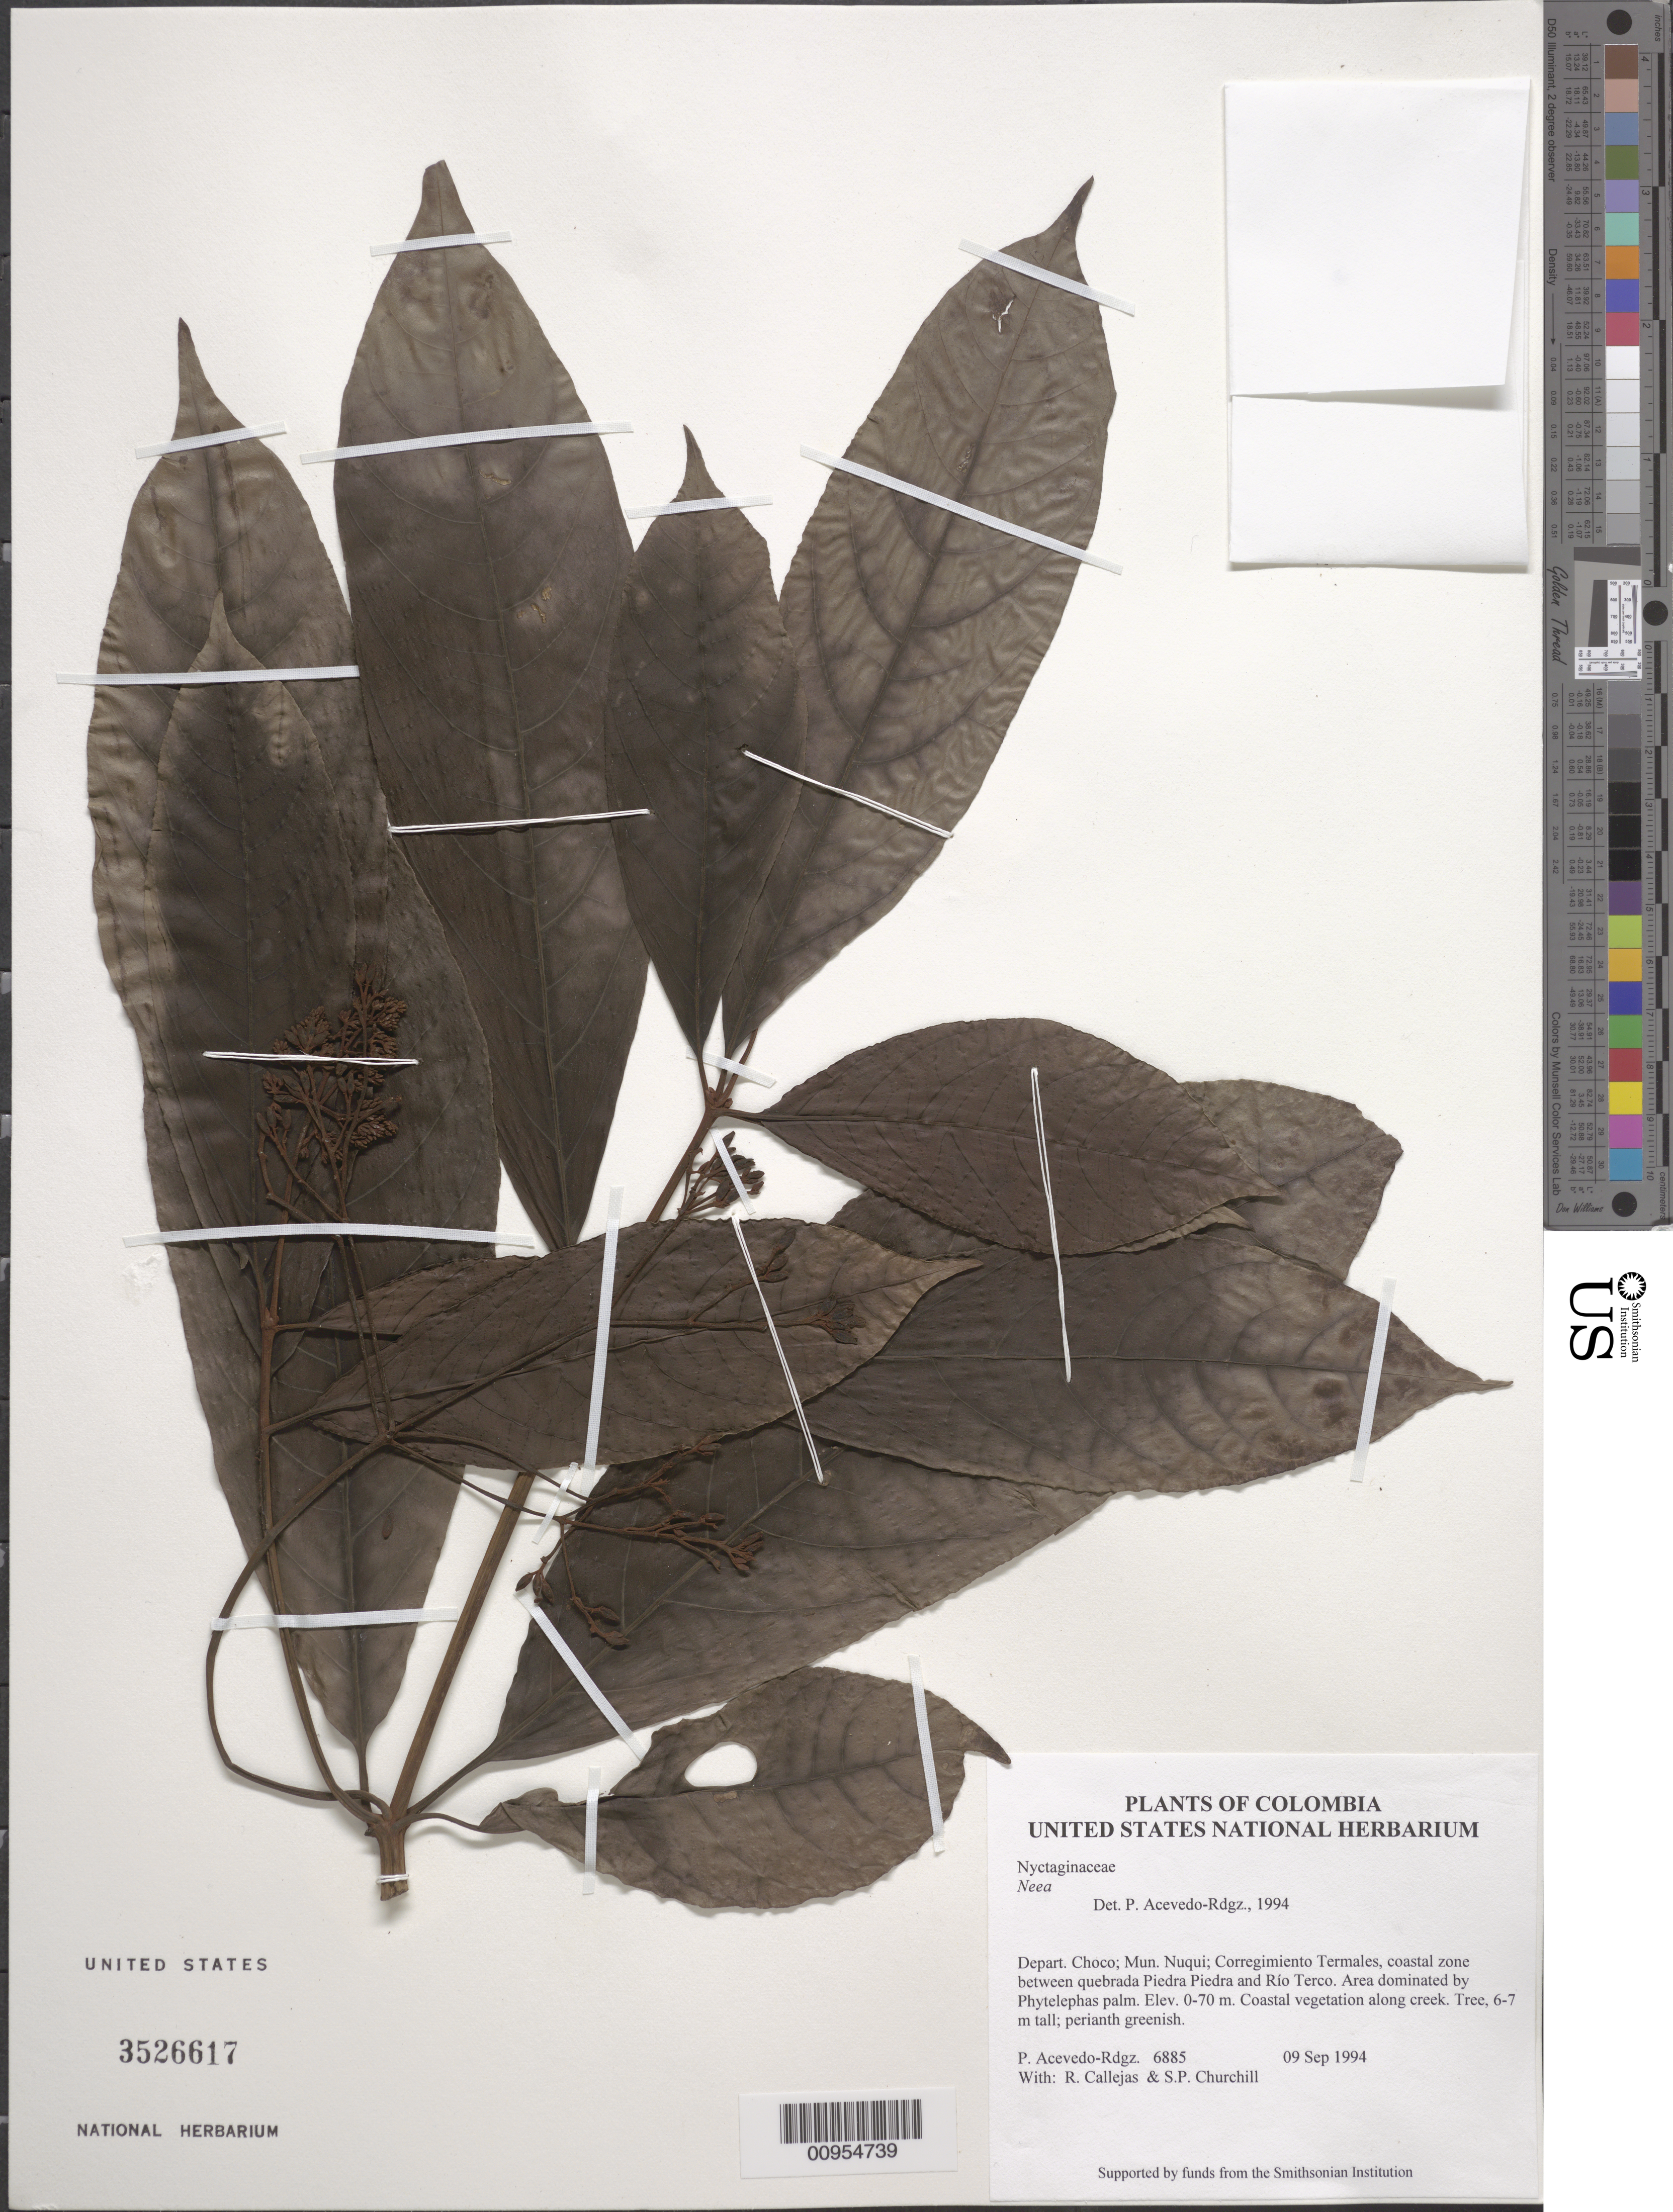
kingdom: Plantae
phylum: Tracheophyta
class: Magnoliopsida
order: Caryophyllales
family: Nyctaginaceae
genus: Neea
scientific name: Neea sp.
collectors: P. Acevedo-Rodr., R. Callejas & S. Churchill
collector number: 6885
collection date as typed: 09 Sep 1994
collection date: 1994-09-09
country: Colombia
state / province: Chocó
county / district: Nuqui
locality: Depart. Choco; Mun. Nuqui; Corregimiento Termales, coastal zone between quebrada Piedra Piedra and Río Terco. Area dominated by Phytelephas palm.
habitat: Coastal vegetation along creek.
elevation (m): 0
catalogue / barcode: US 3526617